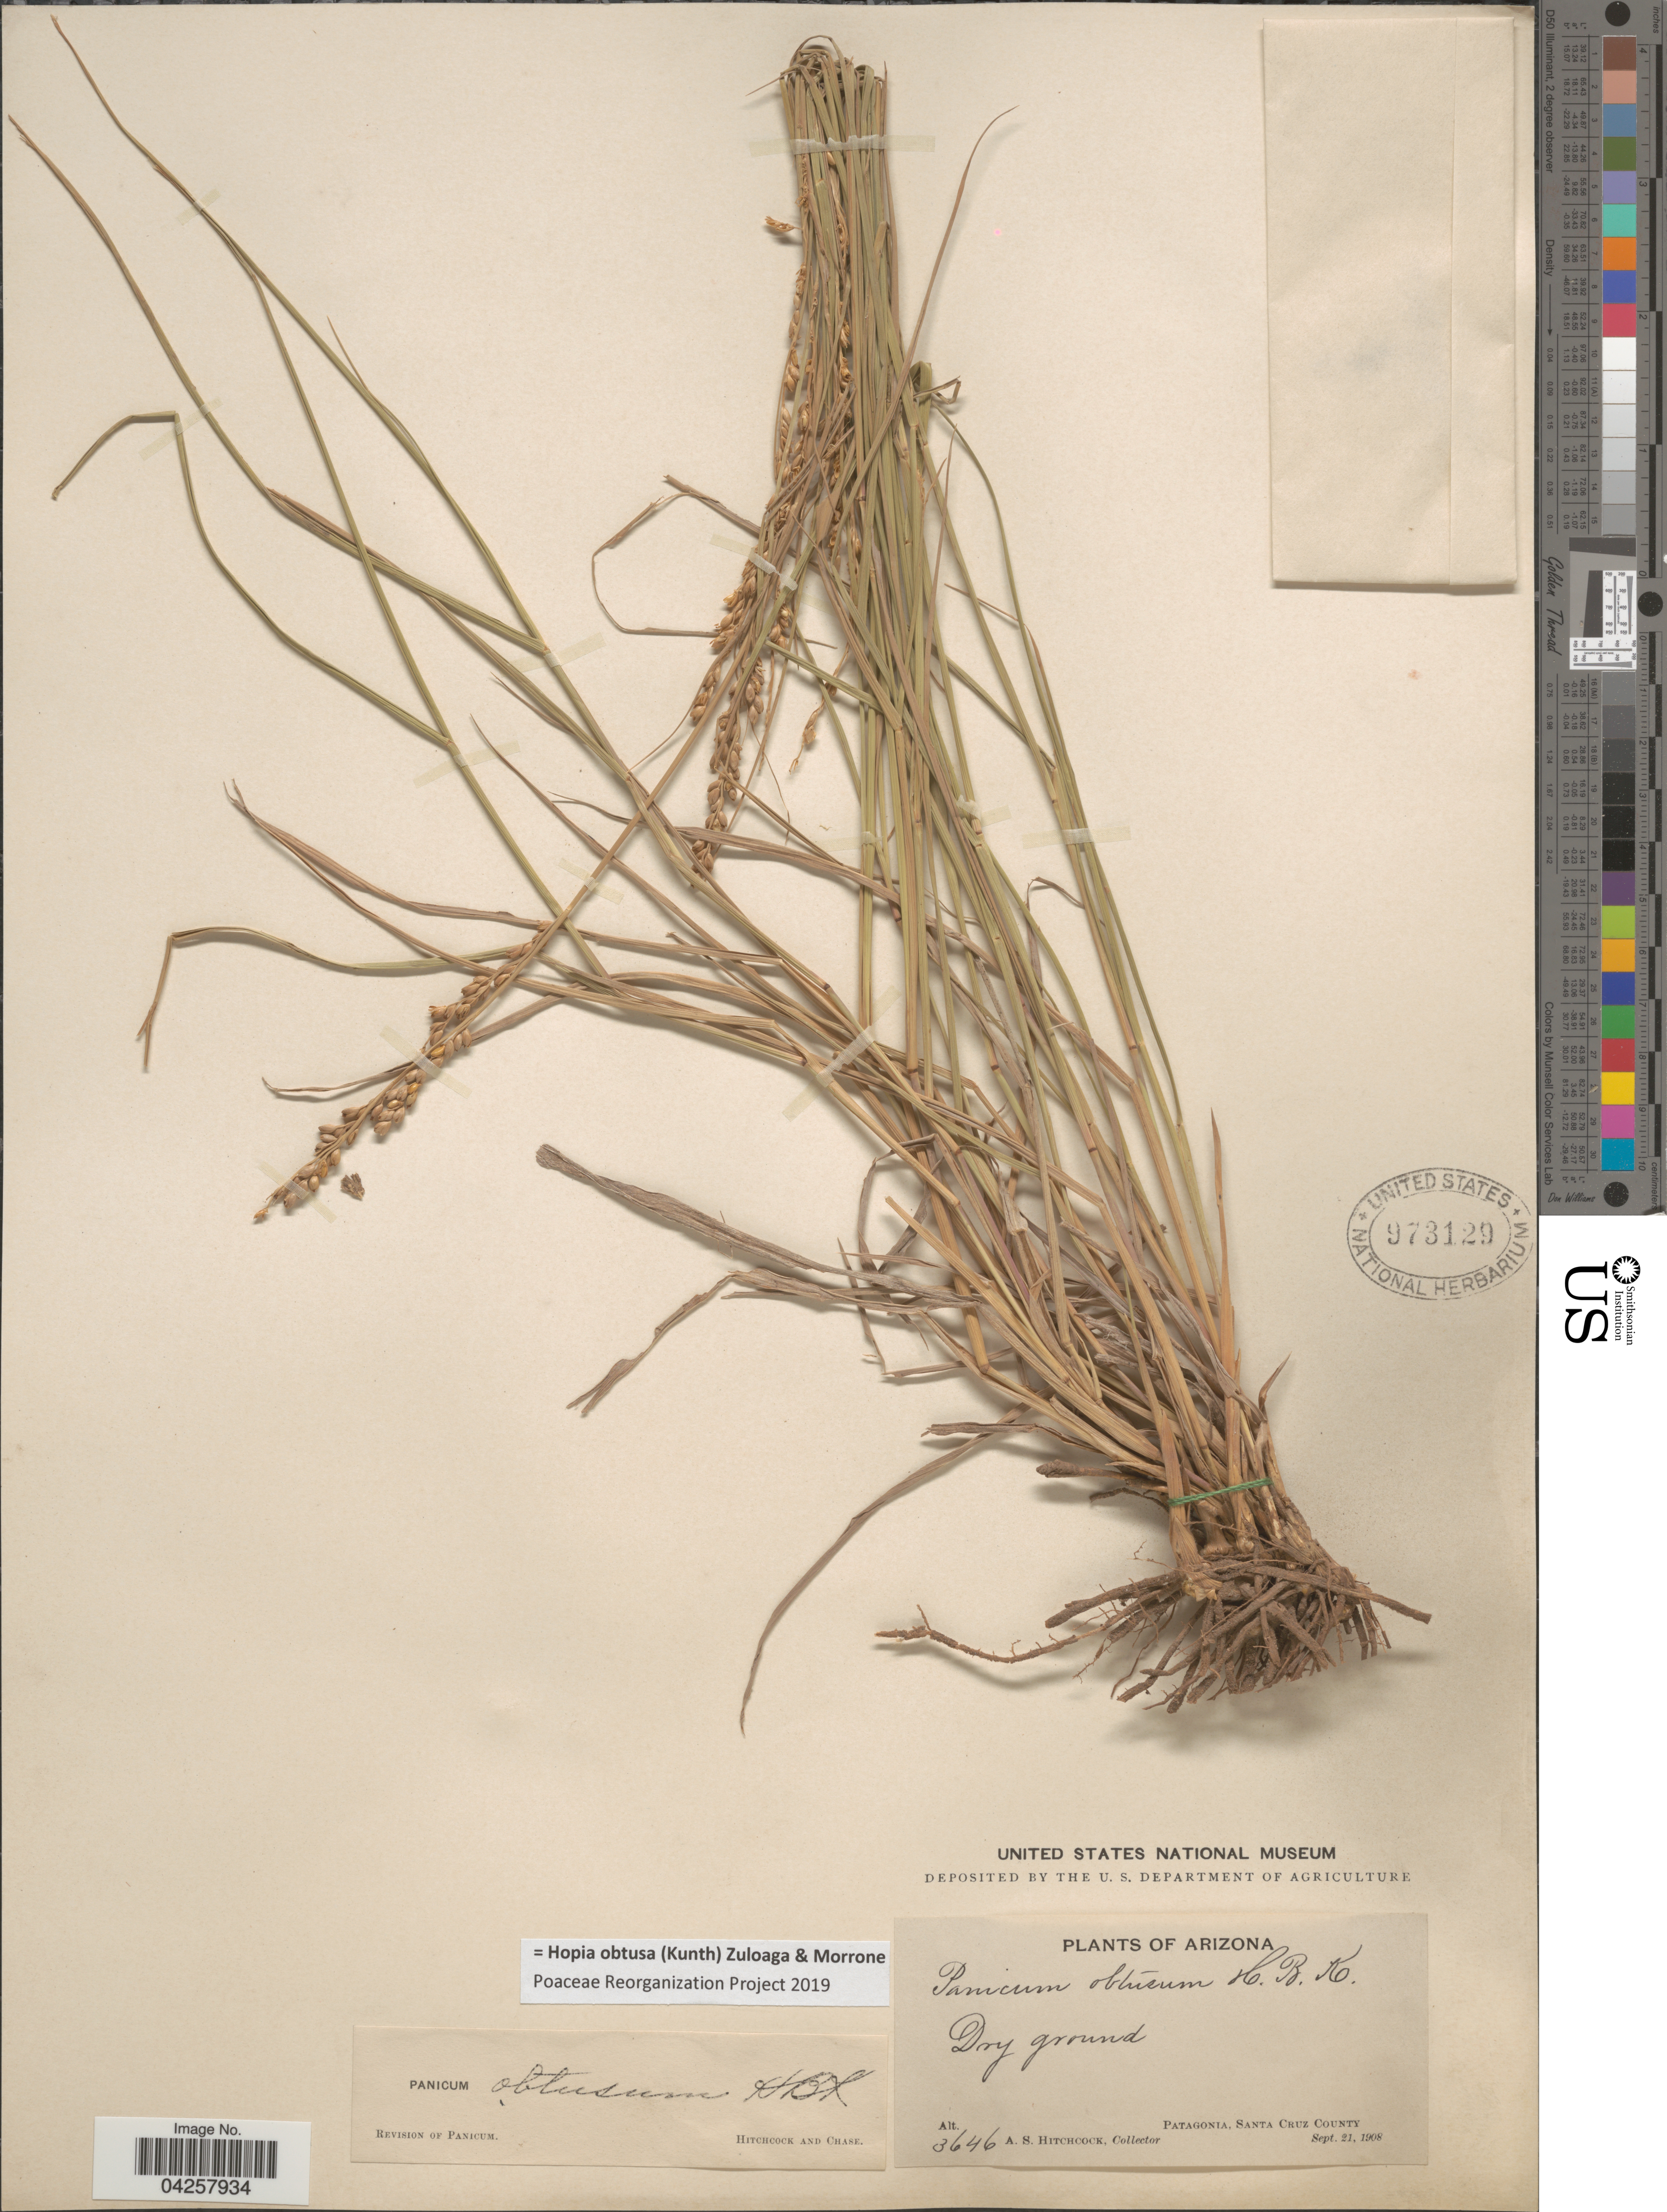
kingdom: Plantae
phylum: Tracheophyta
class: Liliopsida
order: Poales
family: Poaceae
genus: Hopia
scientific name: Hopia obtusa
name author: (Kunth) Zuloaga & Morrone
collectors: A. S. Hitchcock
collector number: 3646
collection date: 1908-09-21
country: United States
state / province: Arizona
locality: Patagonia, Santa Cruz County.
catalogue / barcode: US 973129